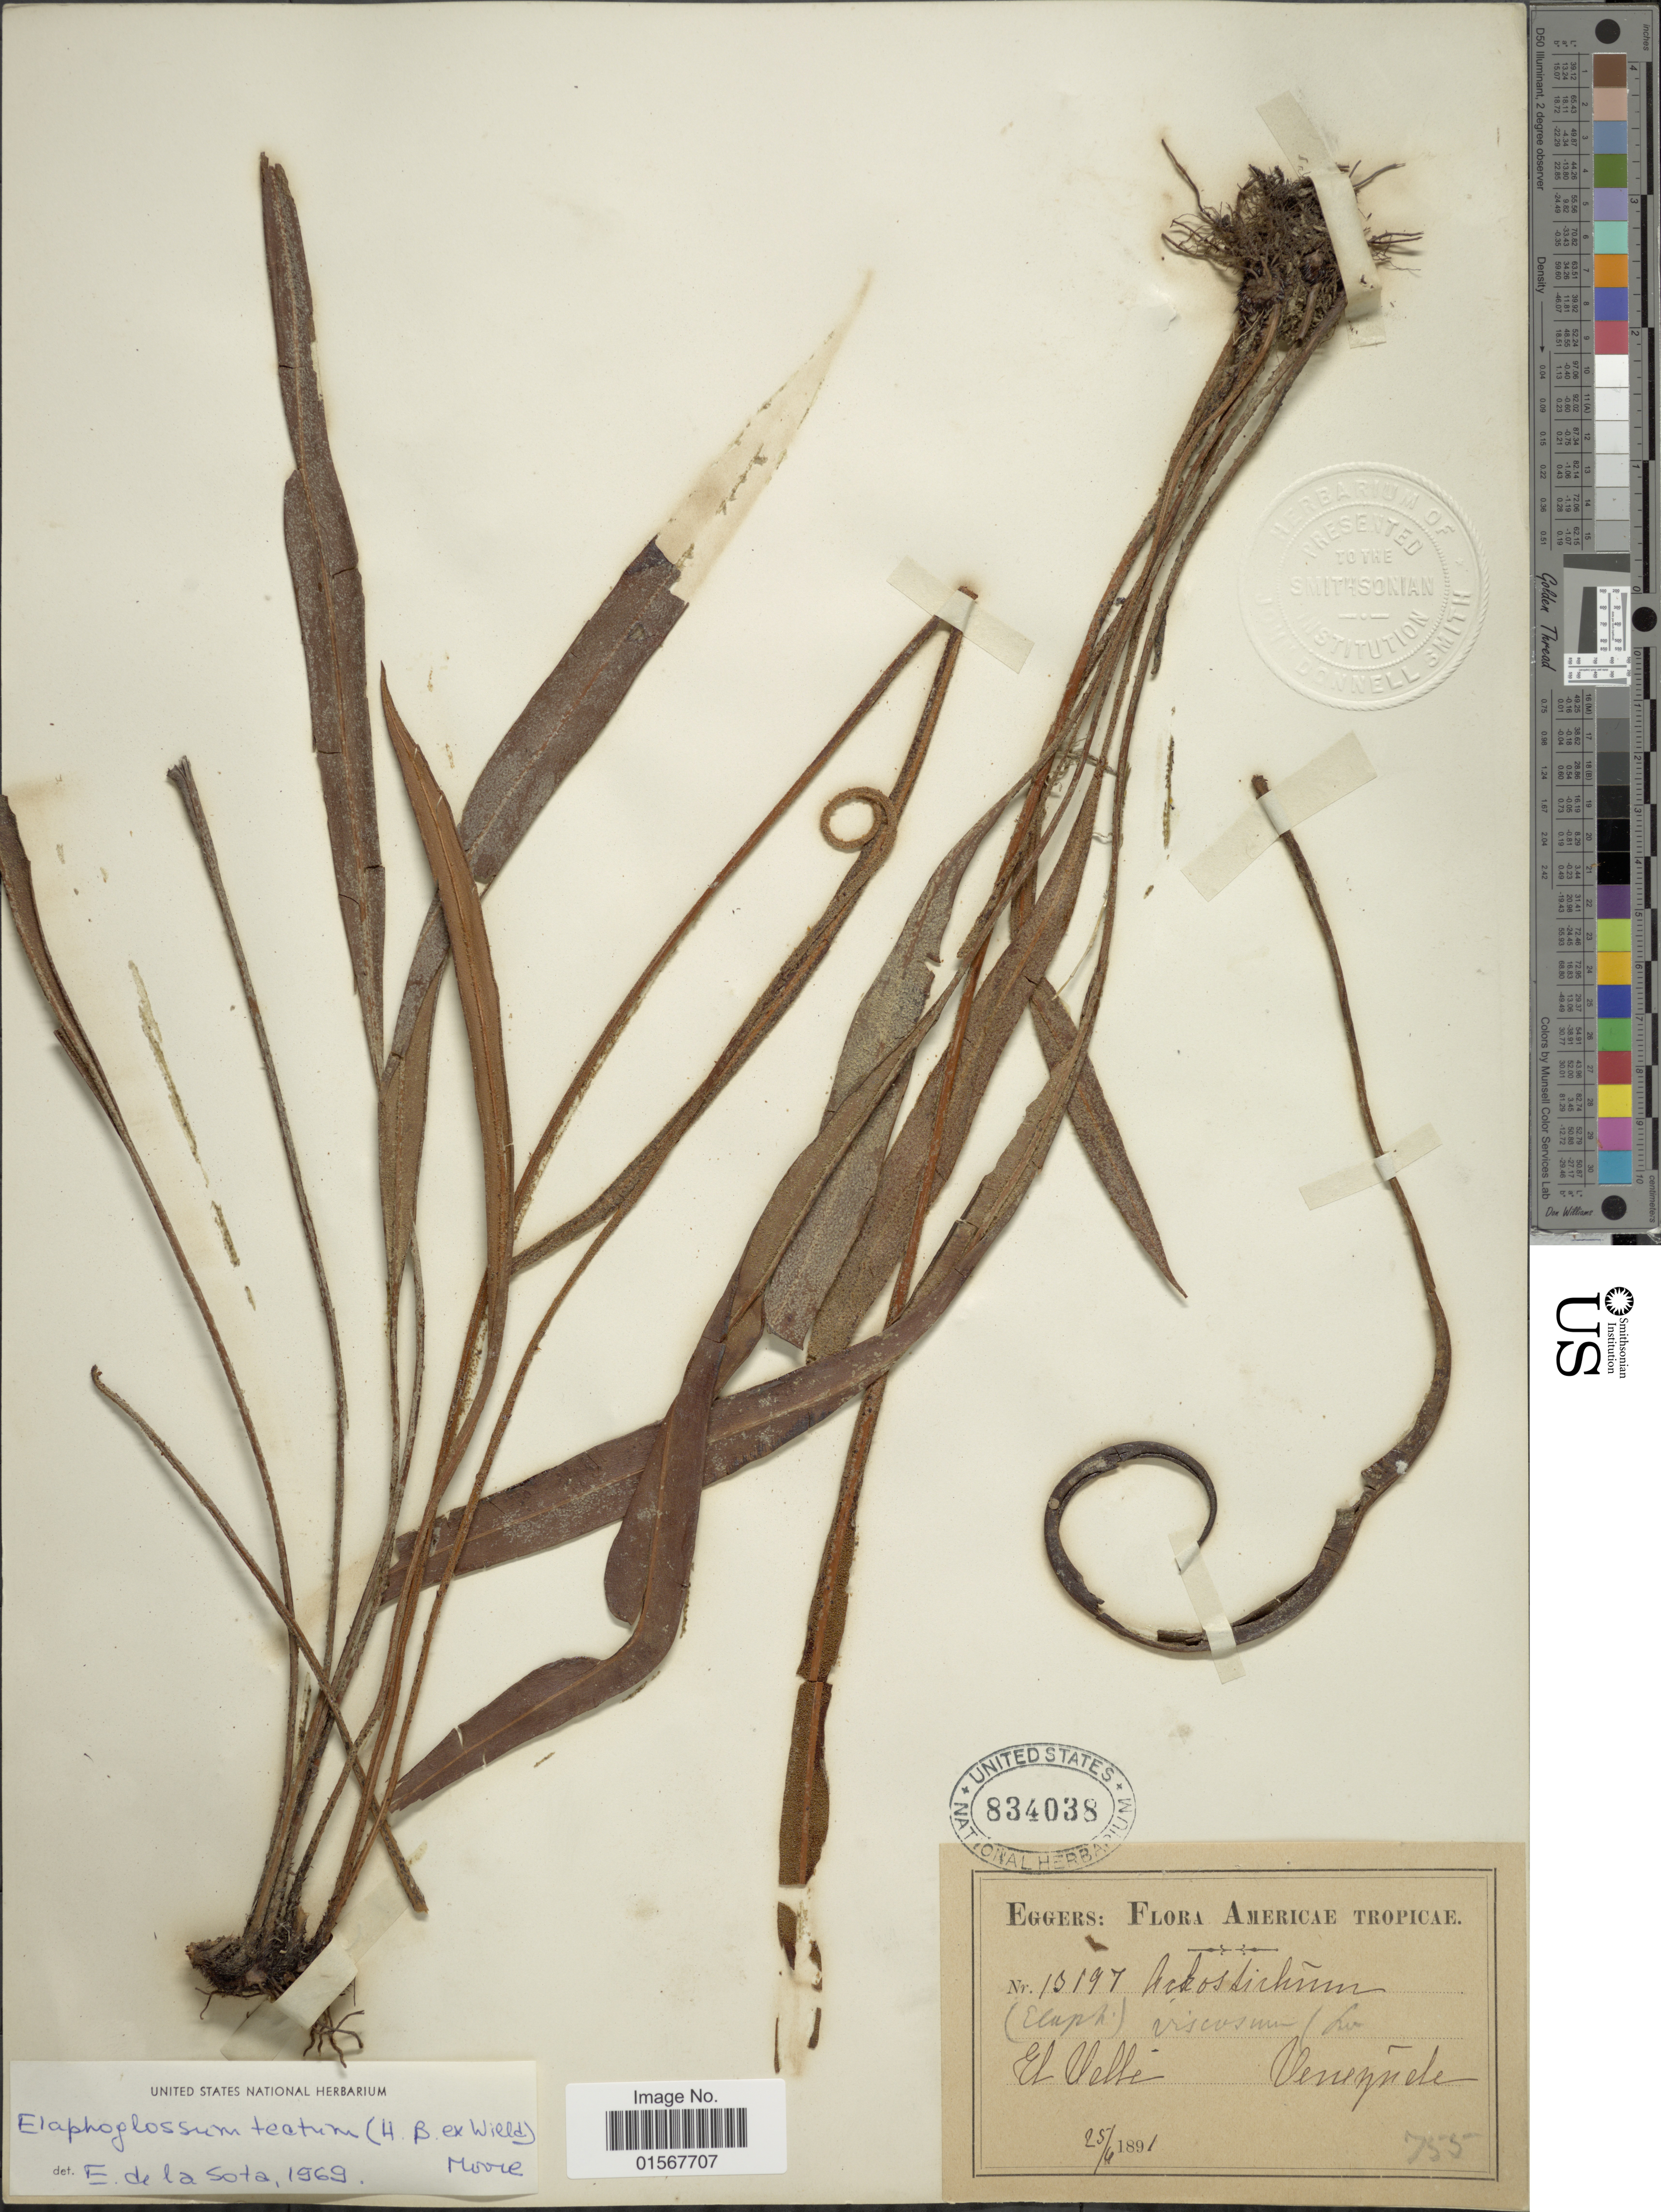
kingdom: Plantae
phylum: Tracheophyta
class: Polypodiopsida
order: Polypodiales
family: Dryopteridaceae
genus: Elaphoglossum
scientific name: Elaphoglossum tectum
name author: (Humb. & Bonpl.) Moore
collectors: -. Eggers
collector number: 13197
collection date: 1891-04-25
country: Venezuela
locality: El Velle, Americae Tropicae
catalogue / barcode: US 834038